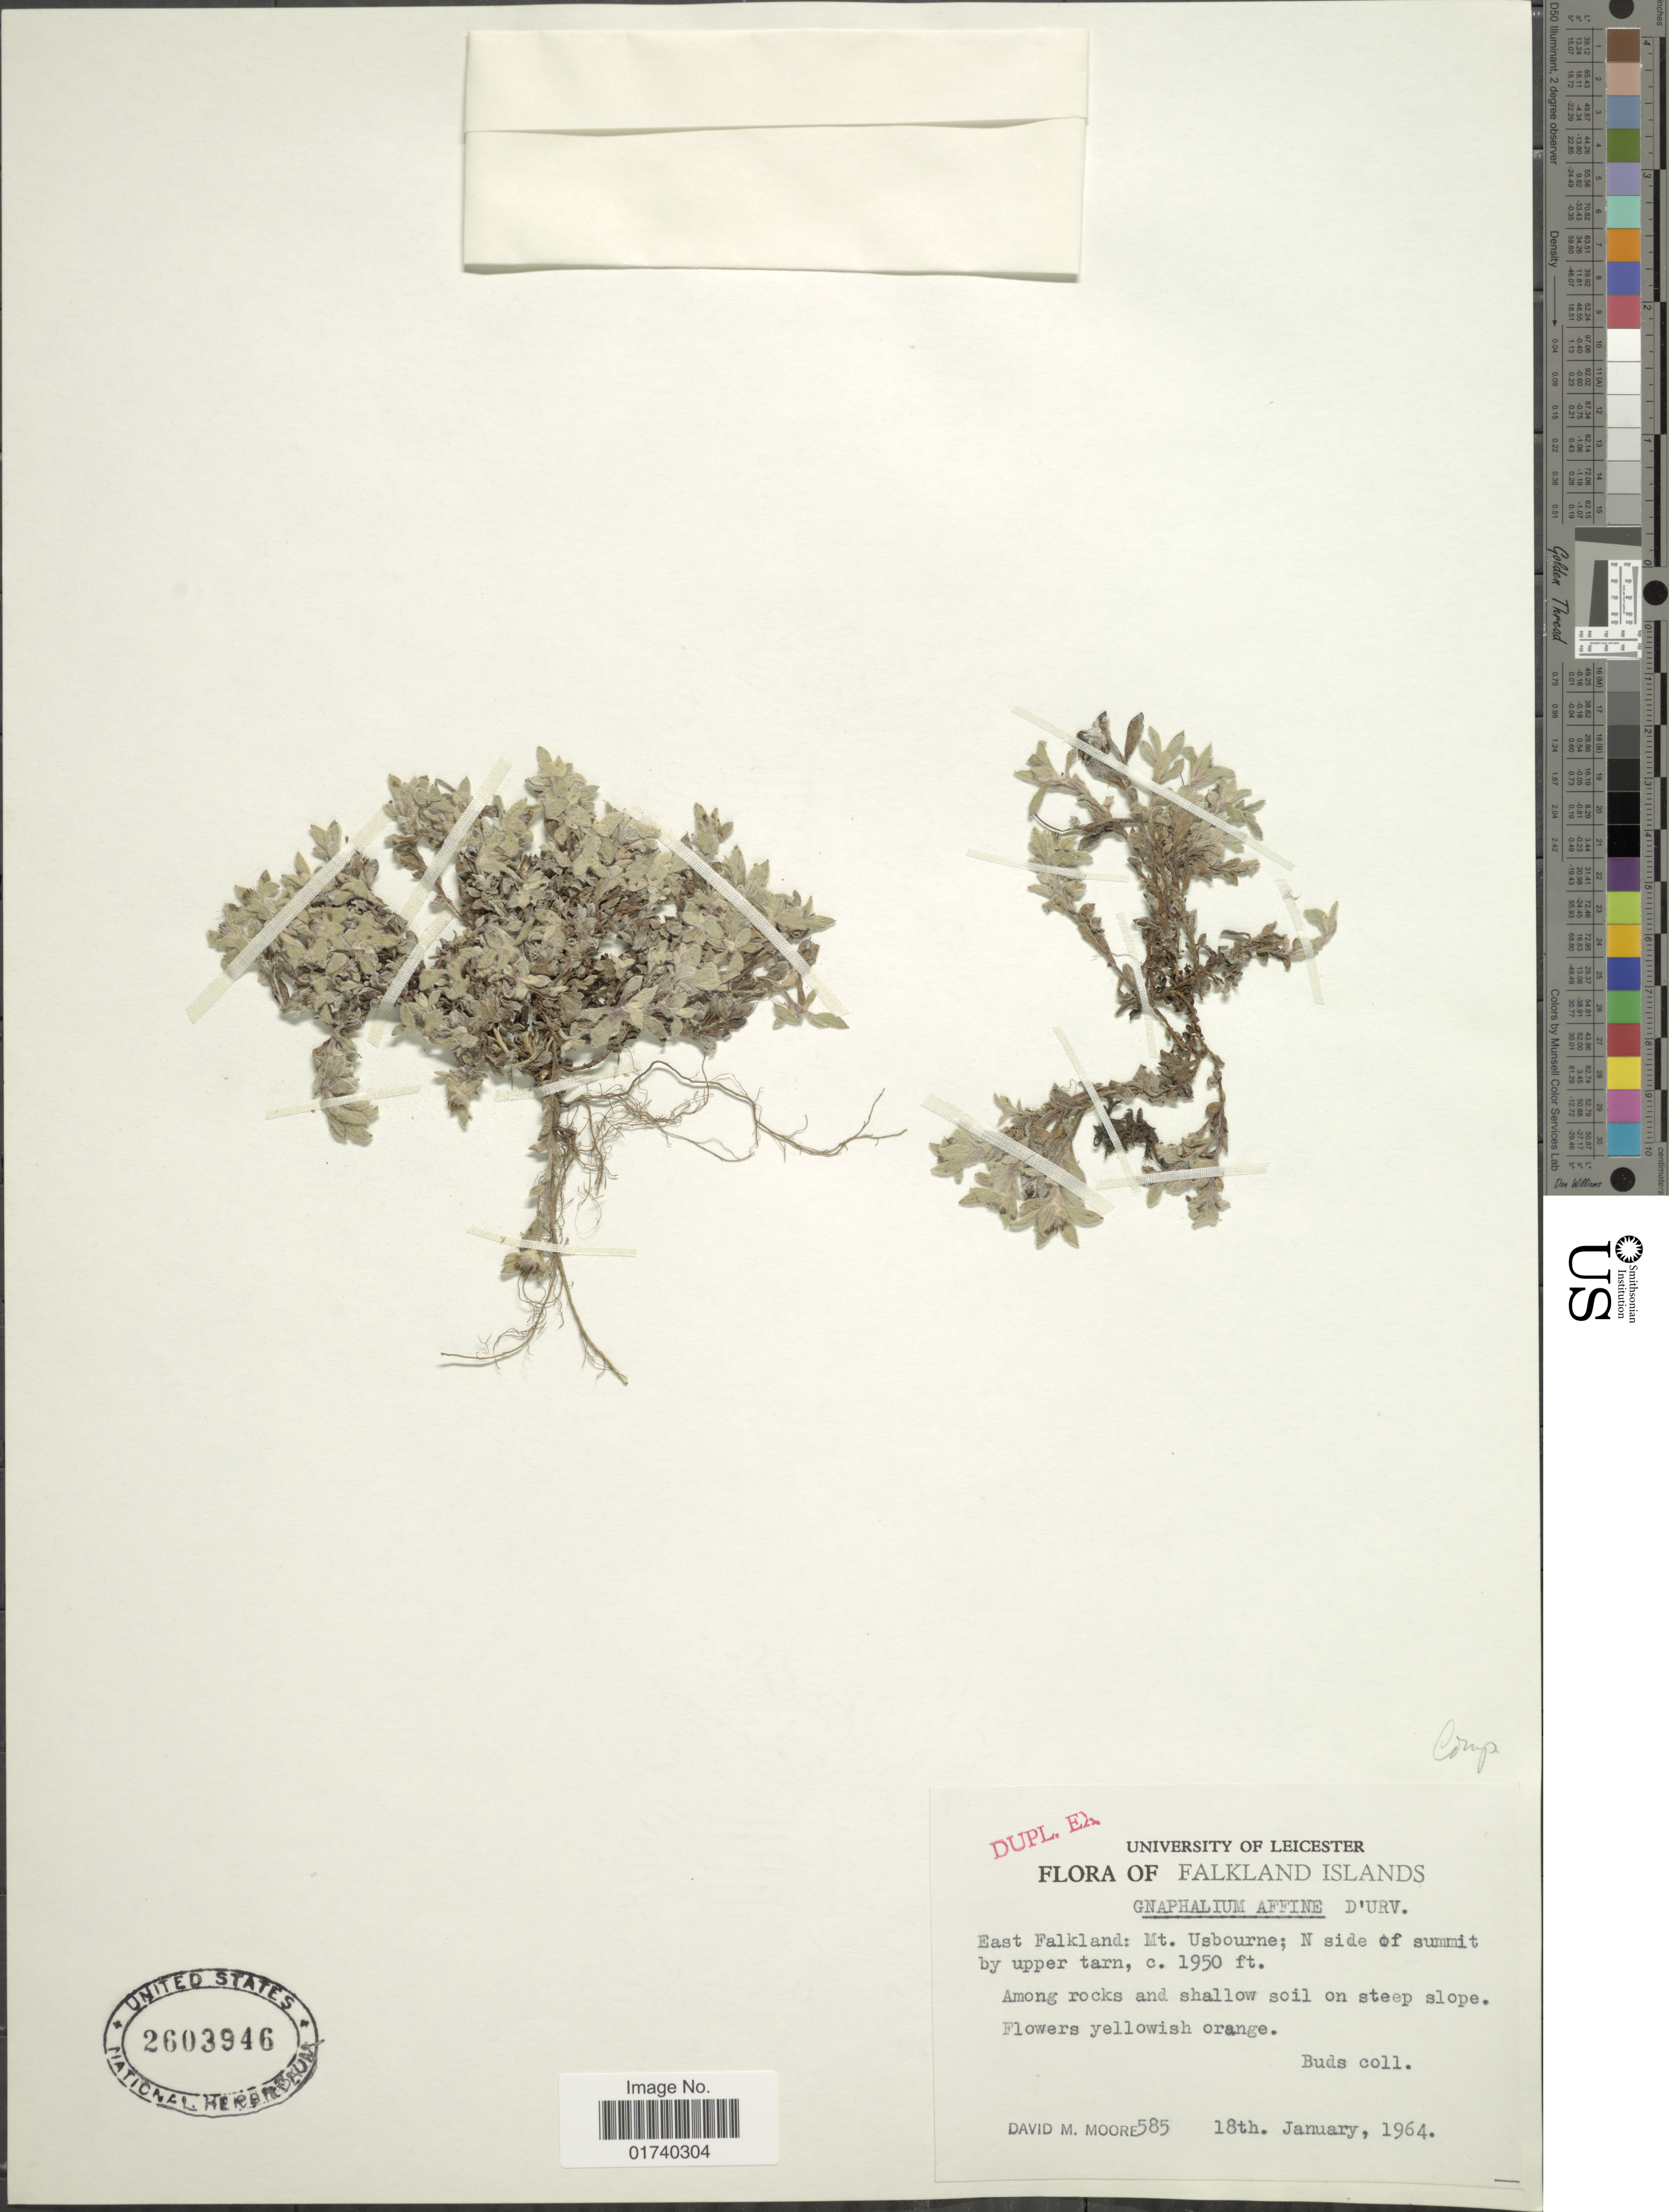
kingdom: Plantae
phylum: Tracheophyta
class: Magnoliopsida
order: Asterales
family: Asteraceae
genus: Pseudognaphalium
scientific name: Pseudognaphalium affine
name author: (D. Don) Anderb.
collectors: D. Moore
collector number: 585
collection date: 1964-01-18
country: Falkland Islands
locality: East Falkland: Mt Usbourne, N side of Summit by upper tarn.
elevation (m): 594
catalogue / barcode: US 2603946